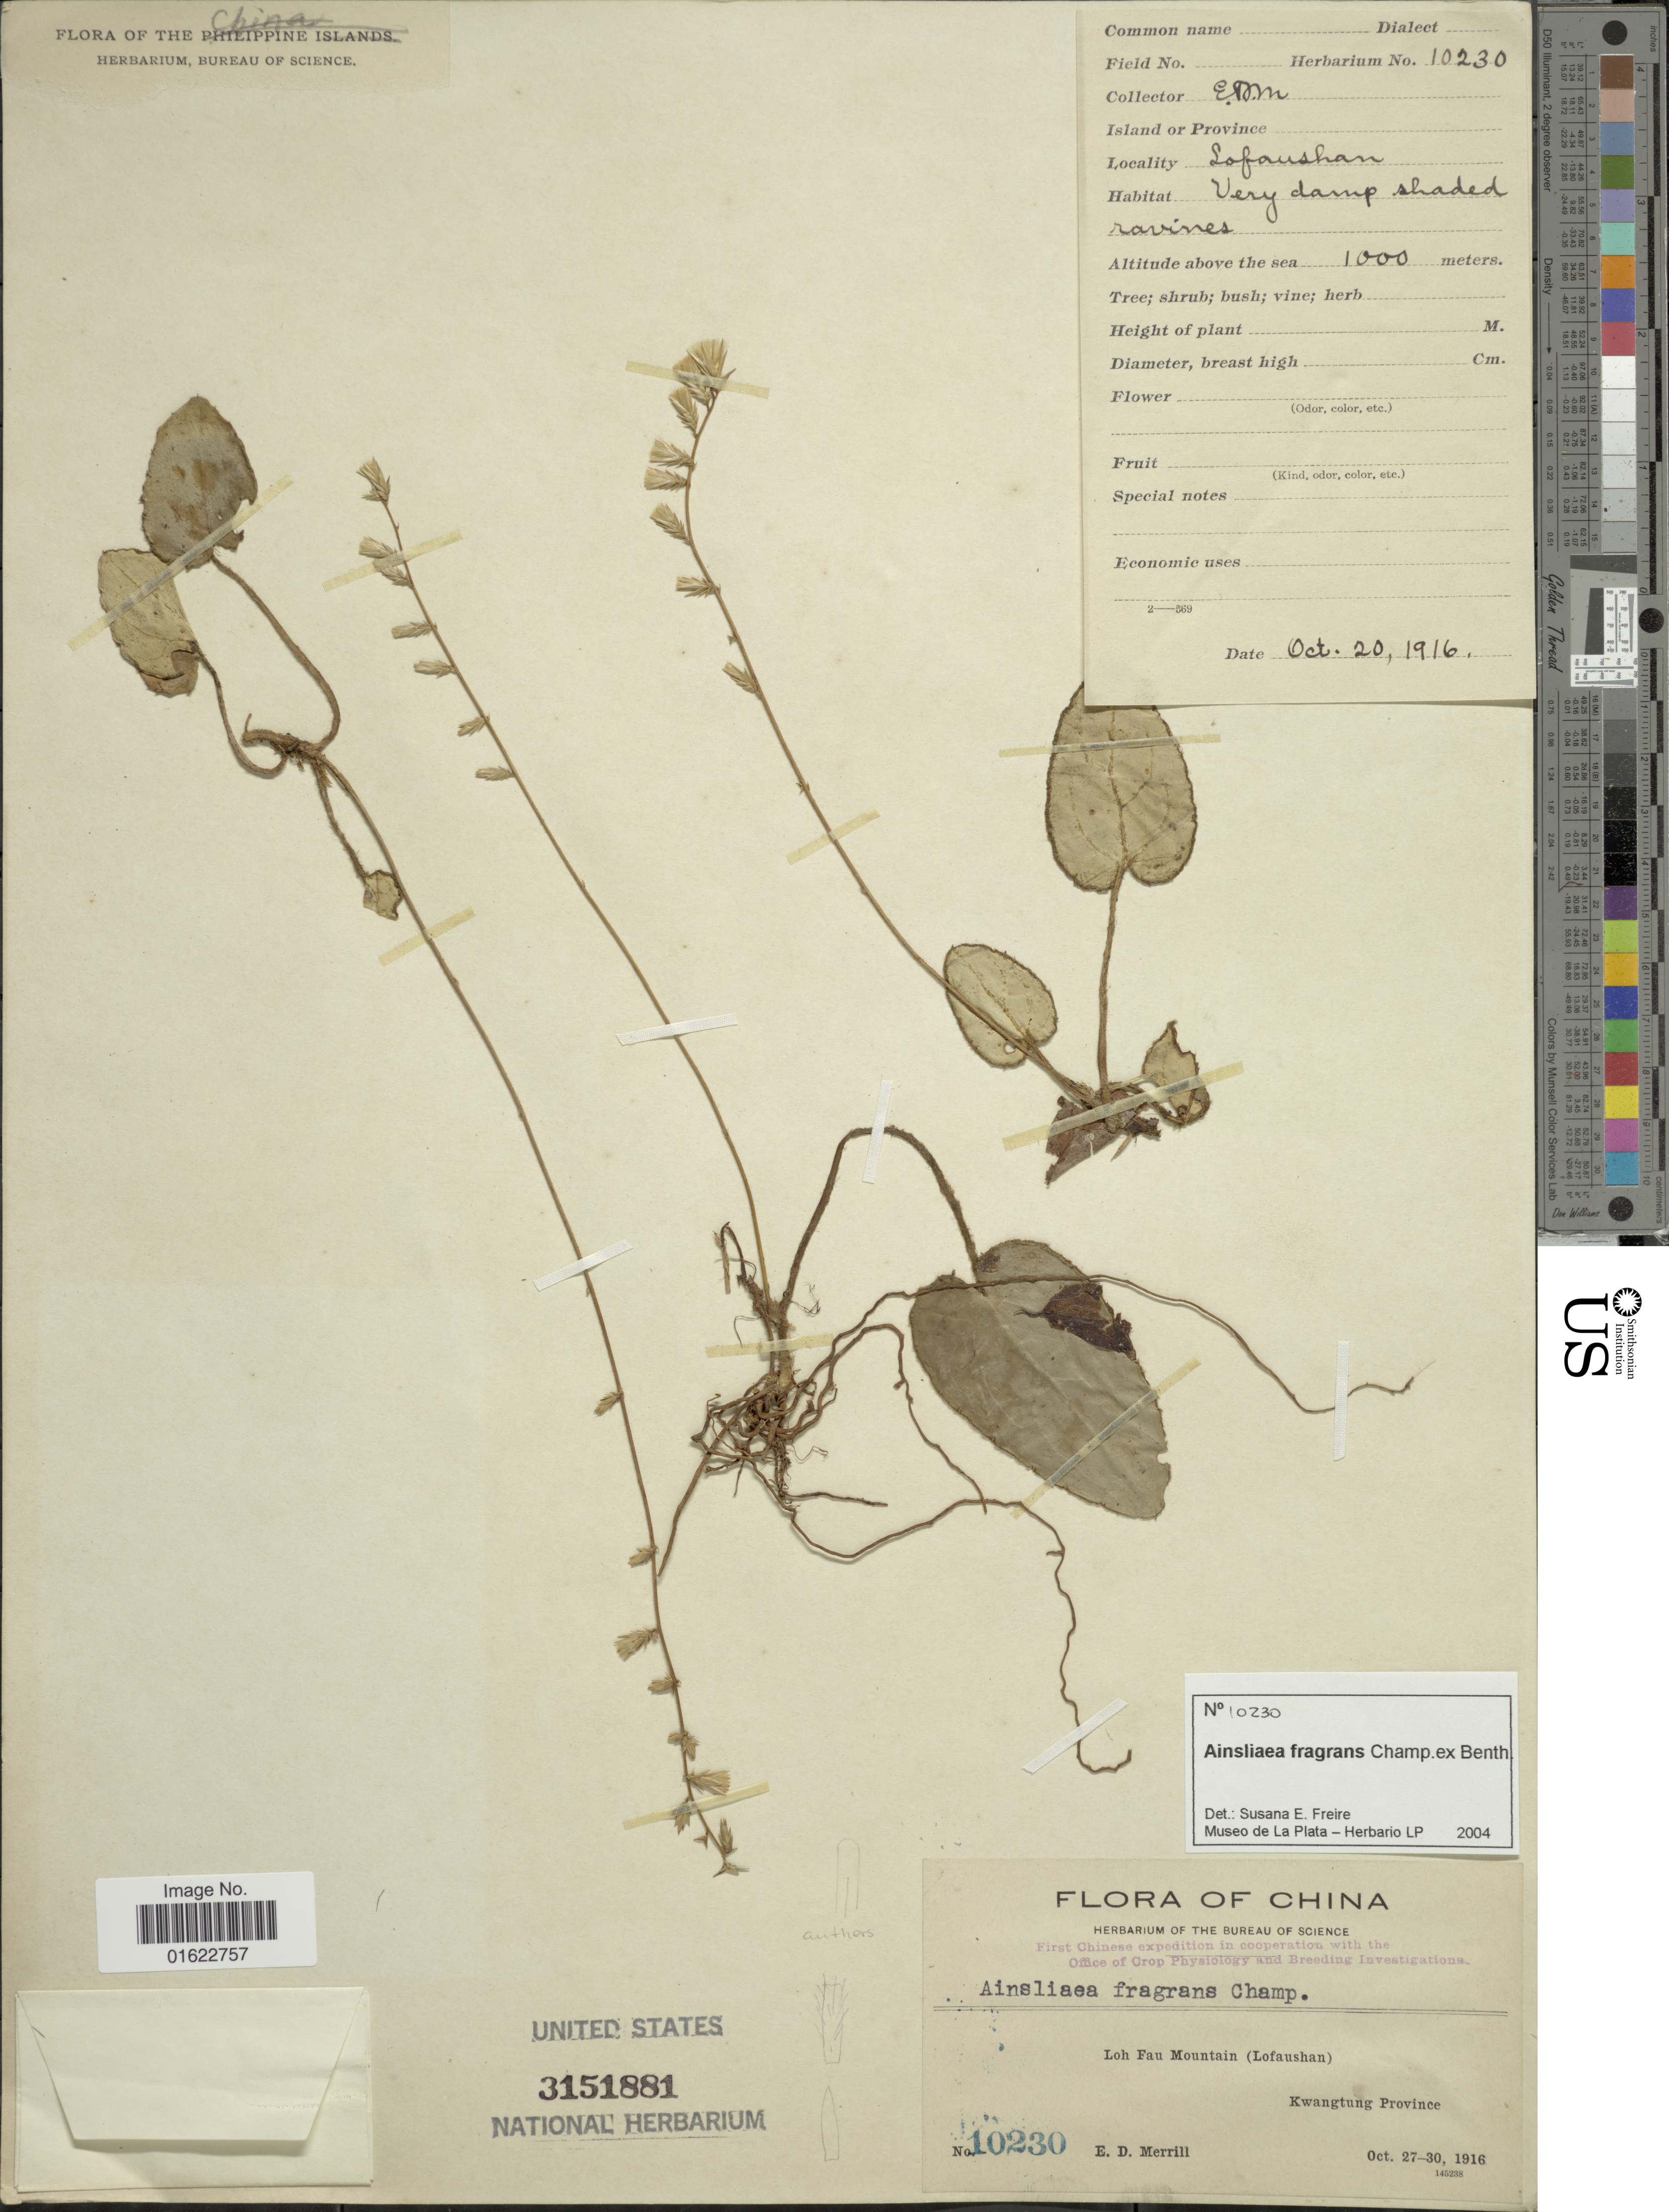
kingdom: Plantae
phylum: Tracheophyta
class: Magnoliopsida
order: Asterales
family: Asteraceae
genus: Ainsliaea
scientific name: Ainsliaea fragrans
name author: Champ. ex Benth.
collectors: E. D. Merrill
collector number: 10230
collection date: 1916-10-27/1916-10-30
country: China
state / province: Guangdong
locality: Loh Fau Mountain (Lofaushan), Kwangtung Province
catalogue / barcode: US 3151881